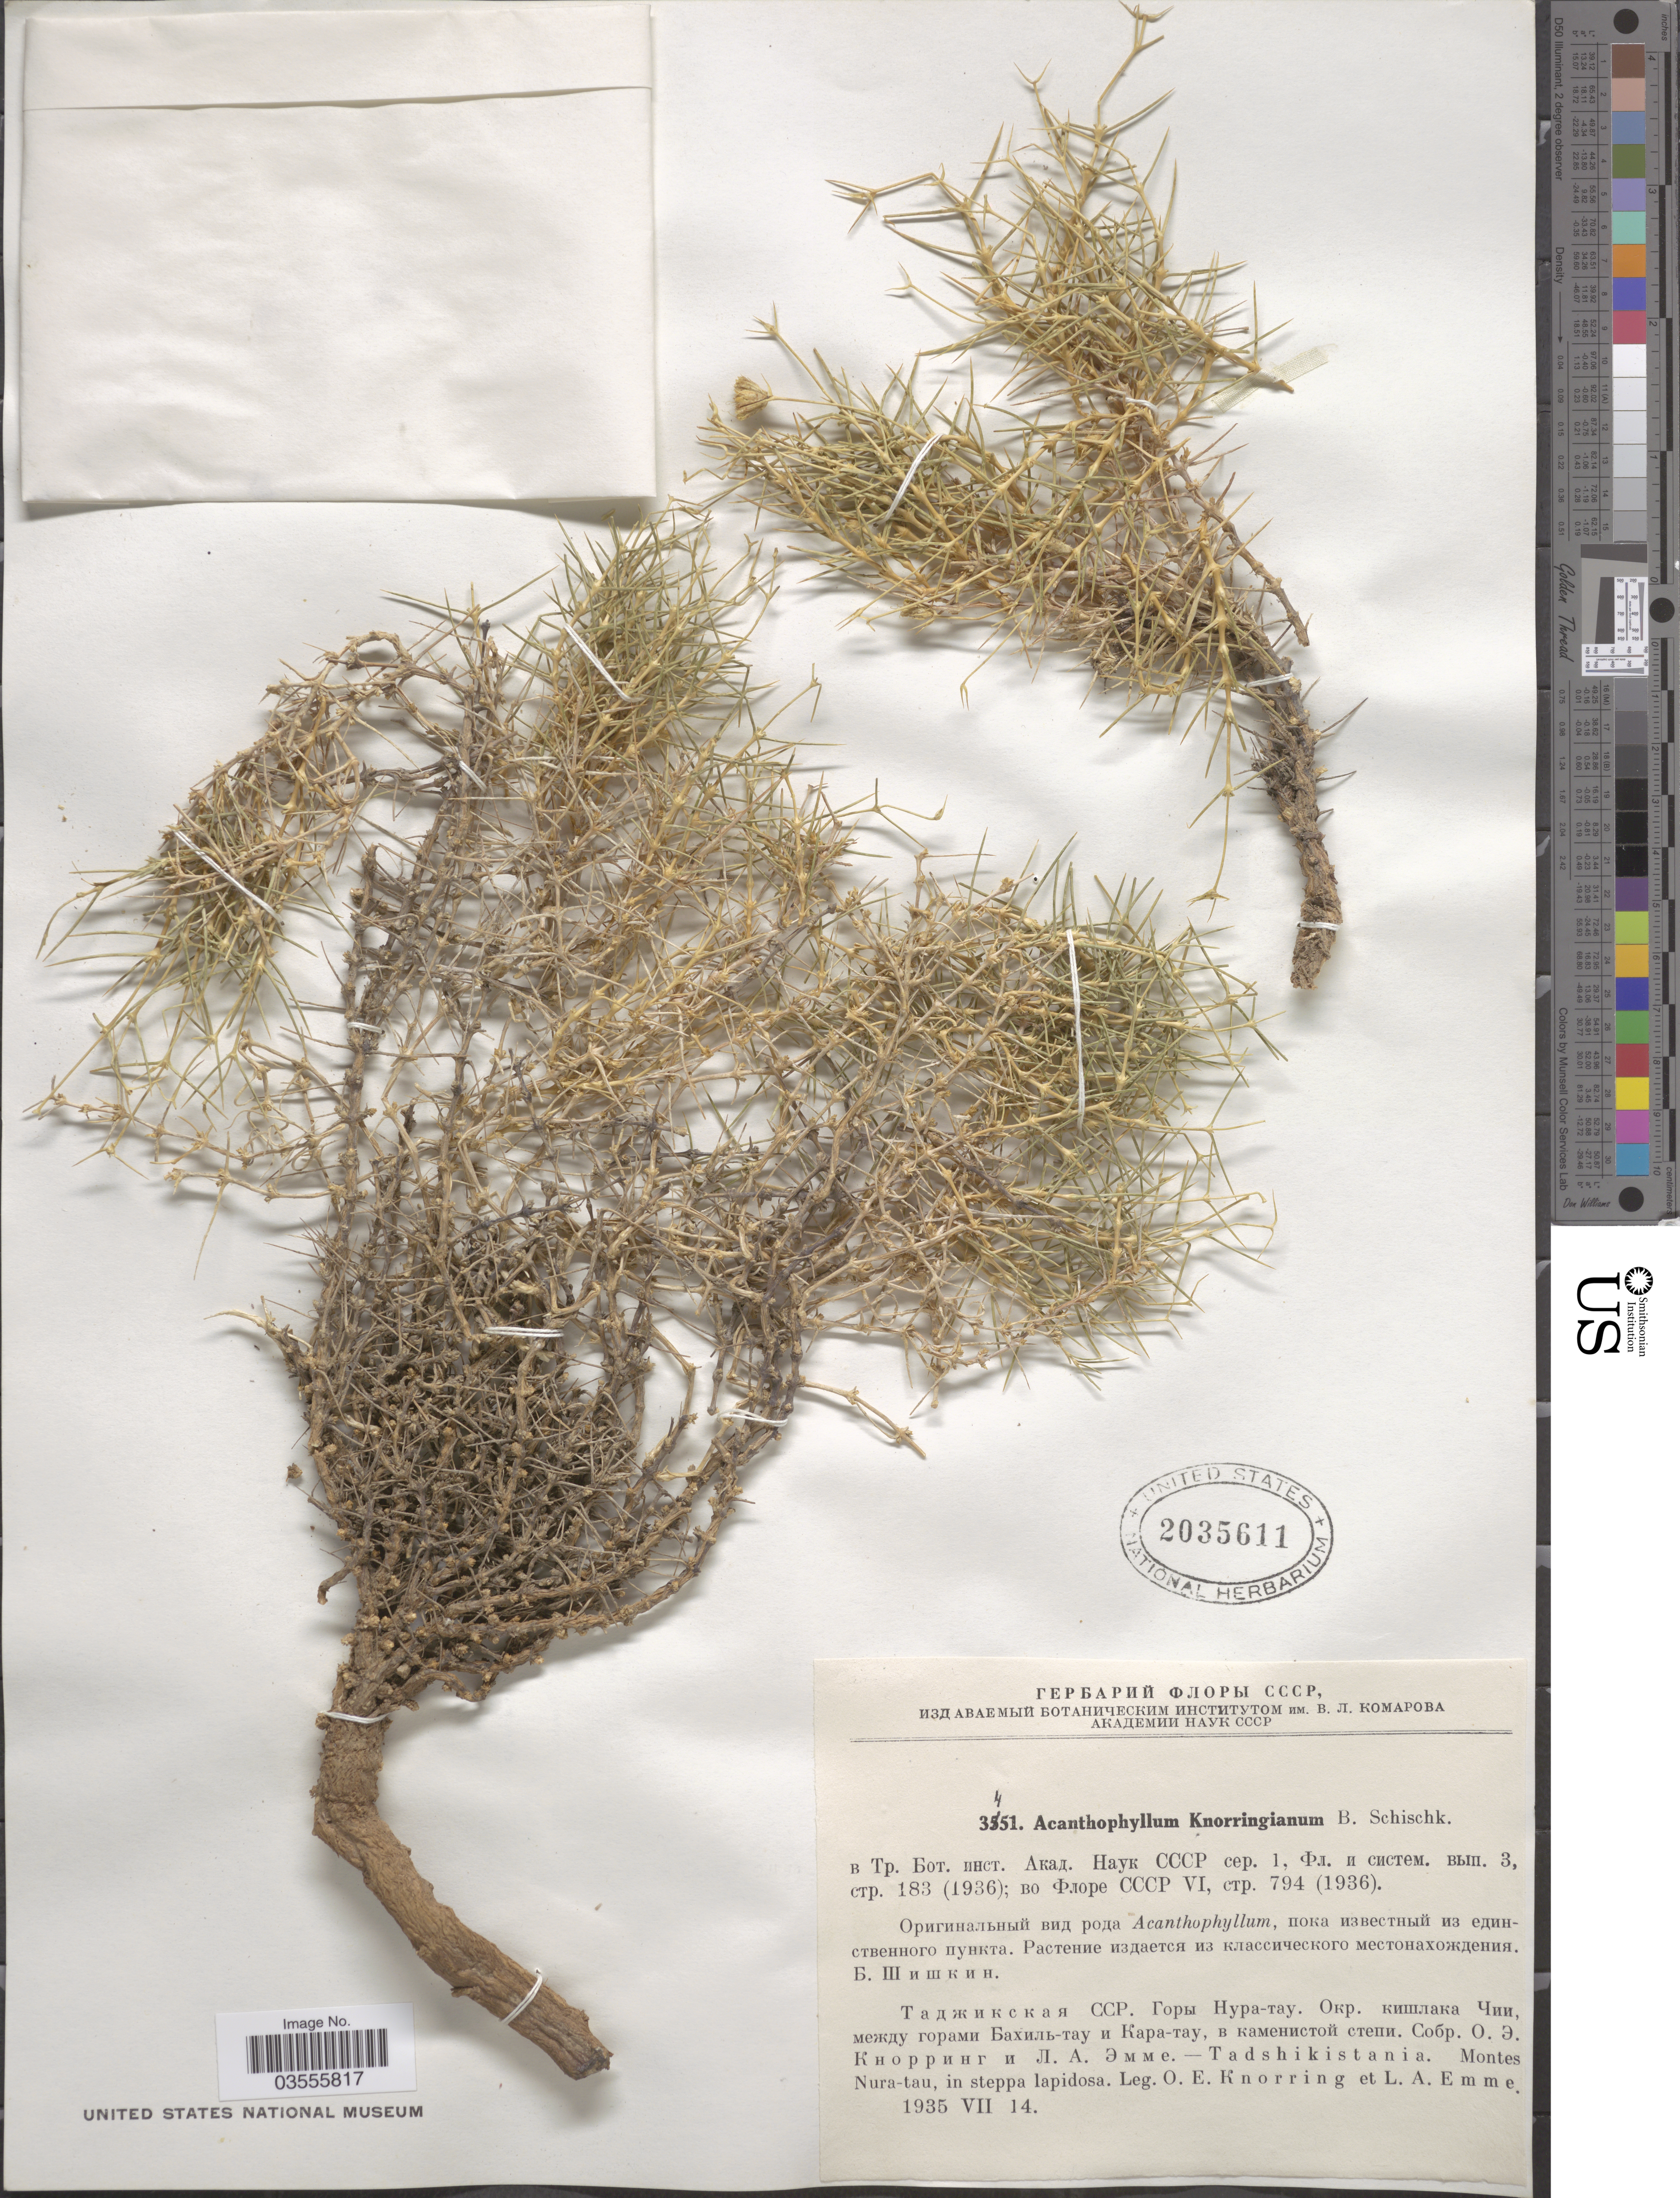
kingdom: Plantae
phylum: Tracheophyta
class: Magnoliopsida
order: Caryophyllales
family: Caryophyllaceae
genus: Acanthophyllum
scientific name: Acanthophyllum knorringianum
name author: Schischk.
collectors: O. Knorring & L. Emme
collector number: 3451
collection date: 1935-07-14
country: Tajikistan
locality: Tadshikistania. Montes Nura-tau, in steppa lapidosa.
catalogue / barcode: US 2035611